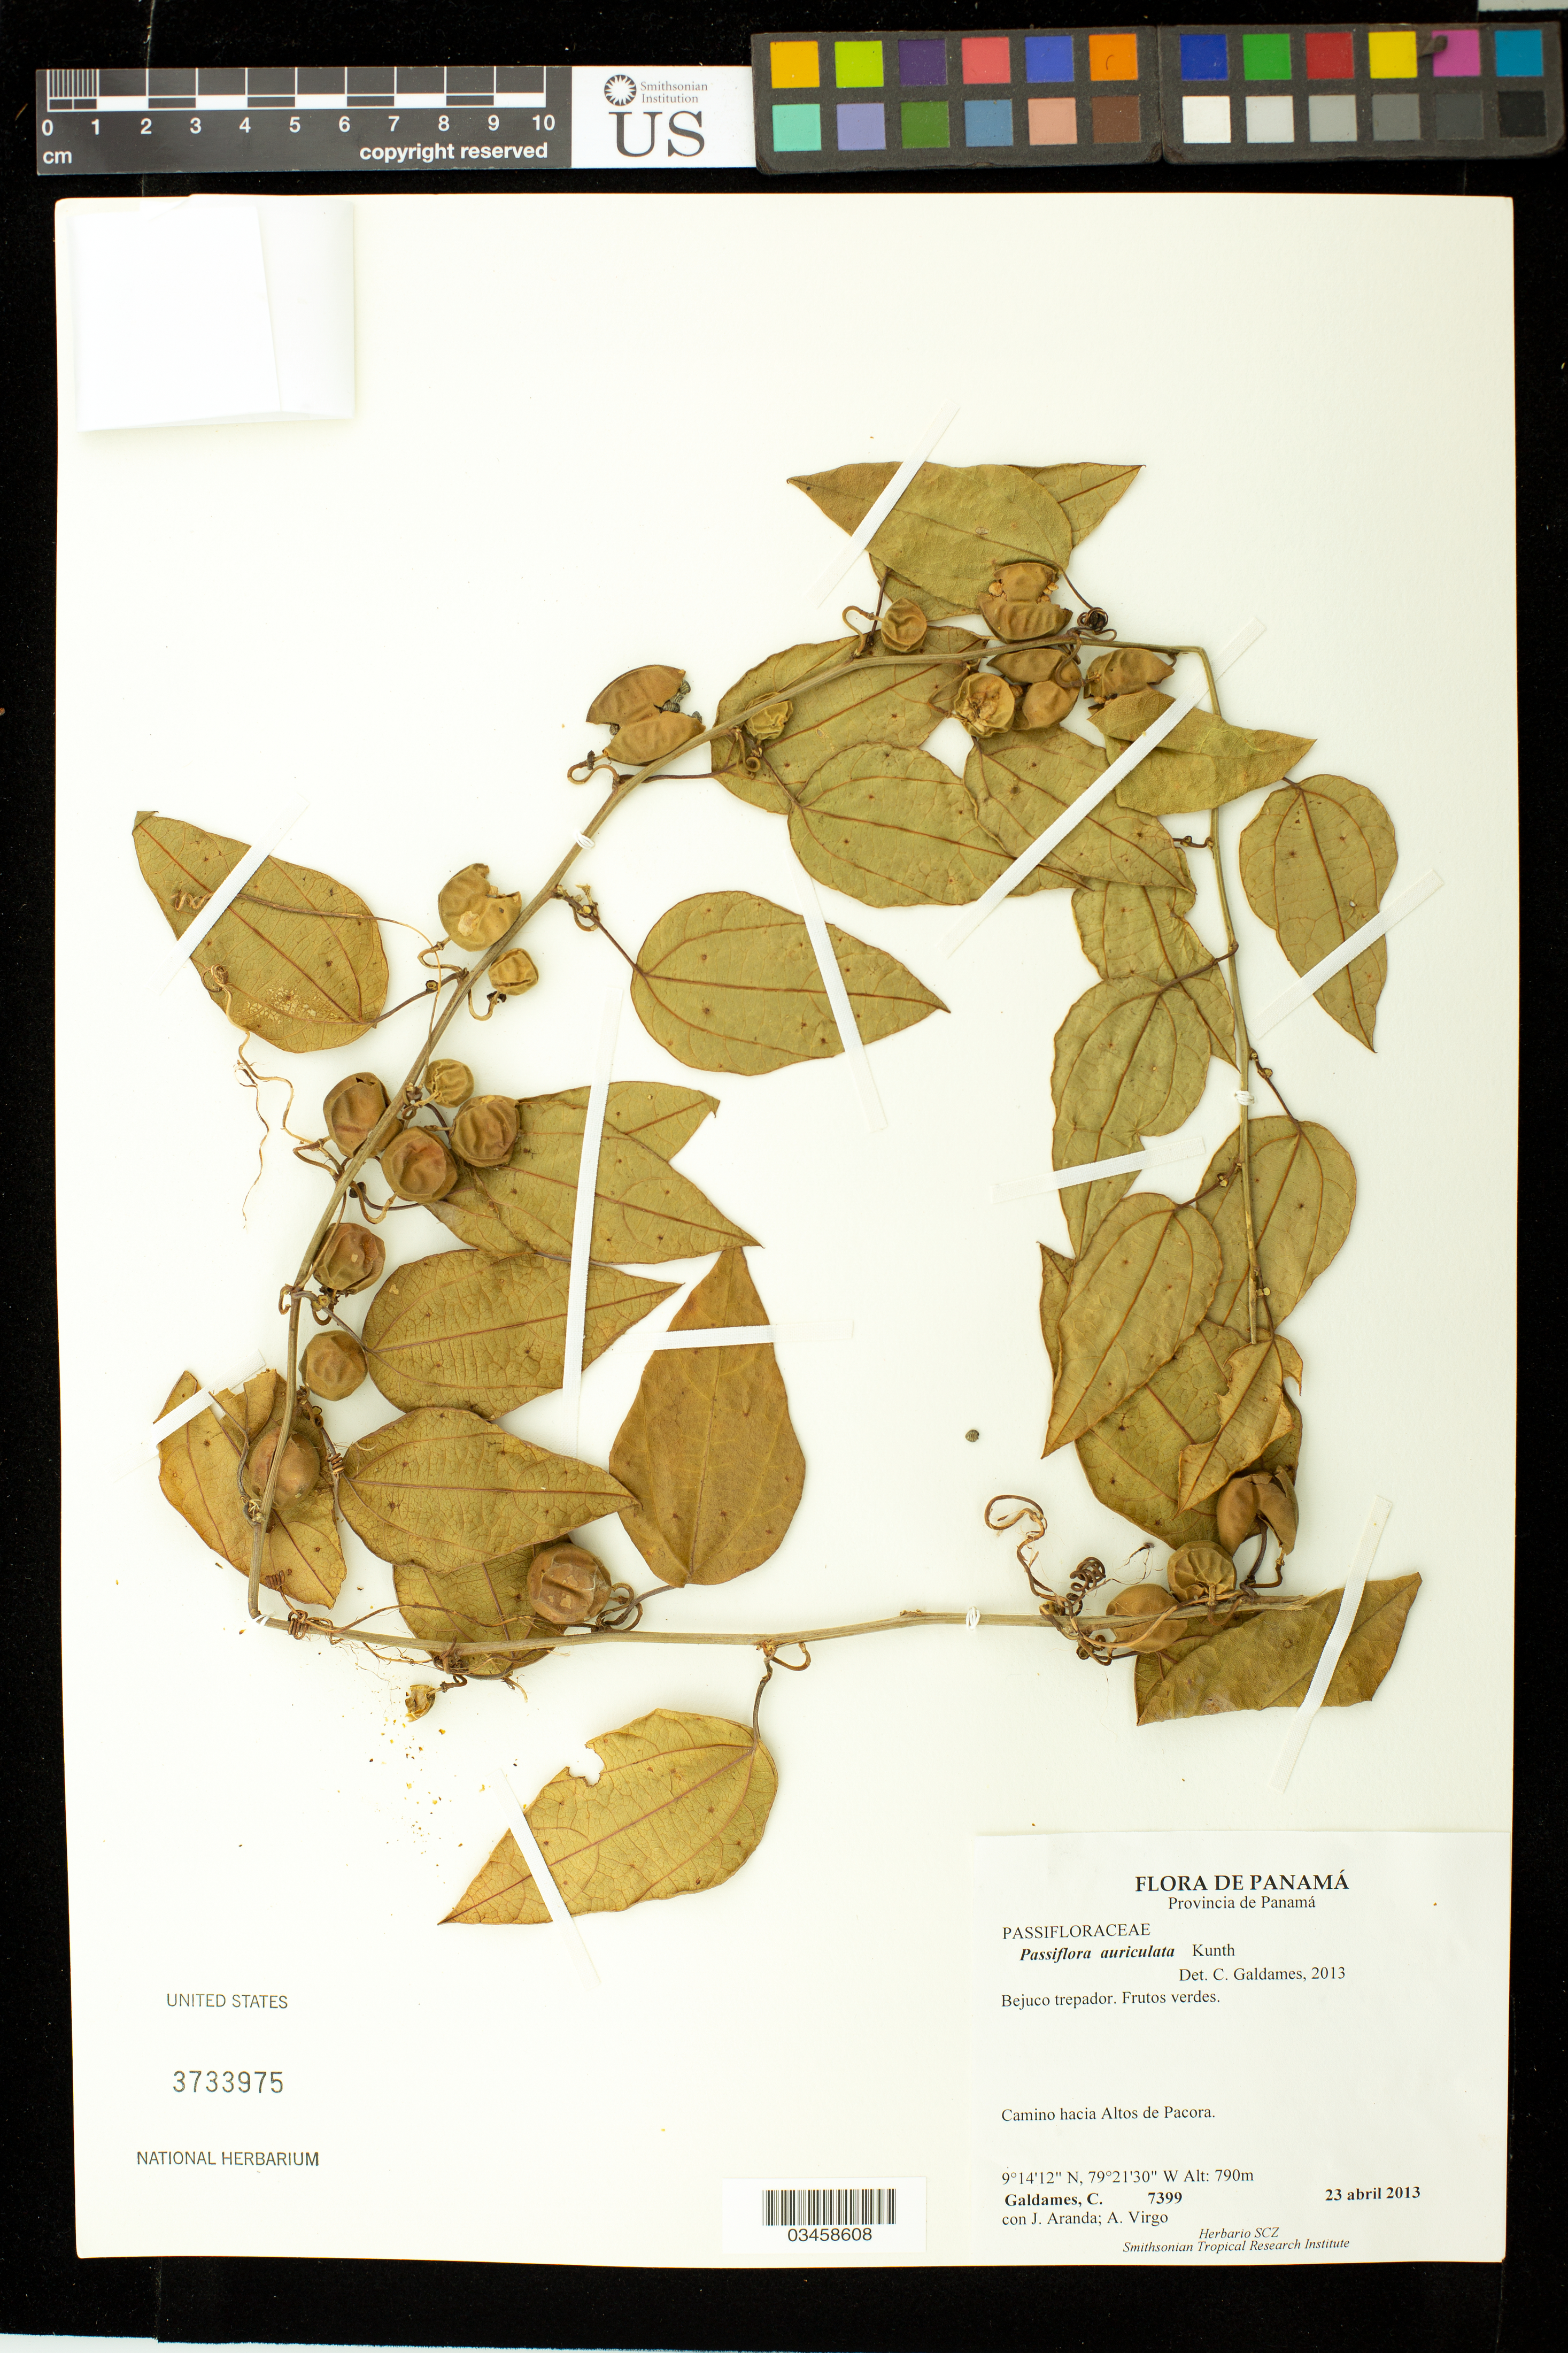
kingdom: Plantae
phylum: Tracheophyta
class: Magnoliopsida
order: Malpighiales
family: Passifloraceae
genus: Passiflora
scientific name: Passiflora auriculata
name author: Kunth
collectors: C. Galdames, J. Aranda & A. Virgo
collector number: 7399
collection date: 2013-04-23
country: Panama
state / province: Panamá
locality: Camino hacia Altos de Pacora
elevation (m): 790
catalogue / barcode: US 3733975